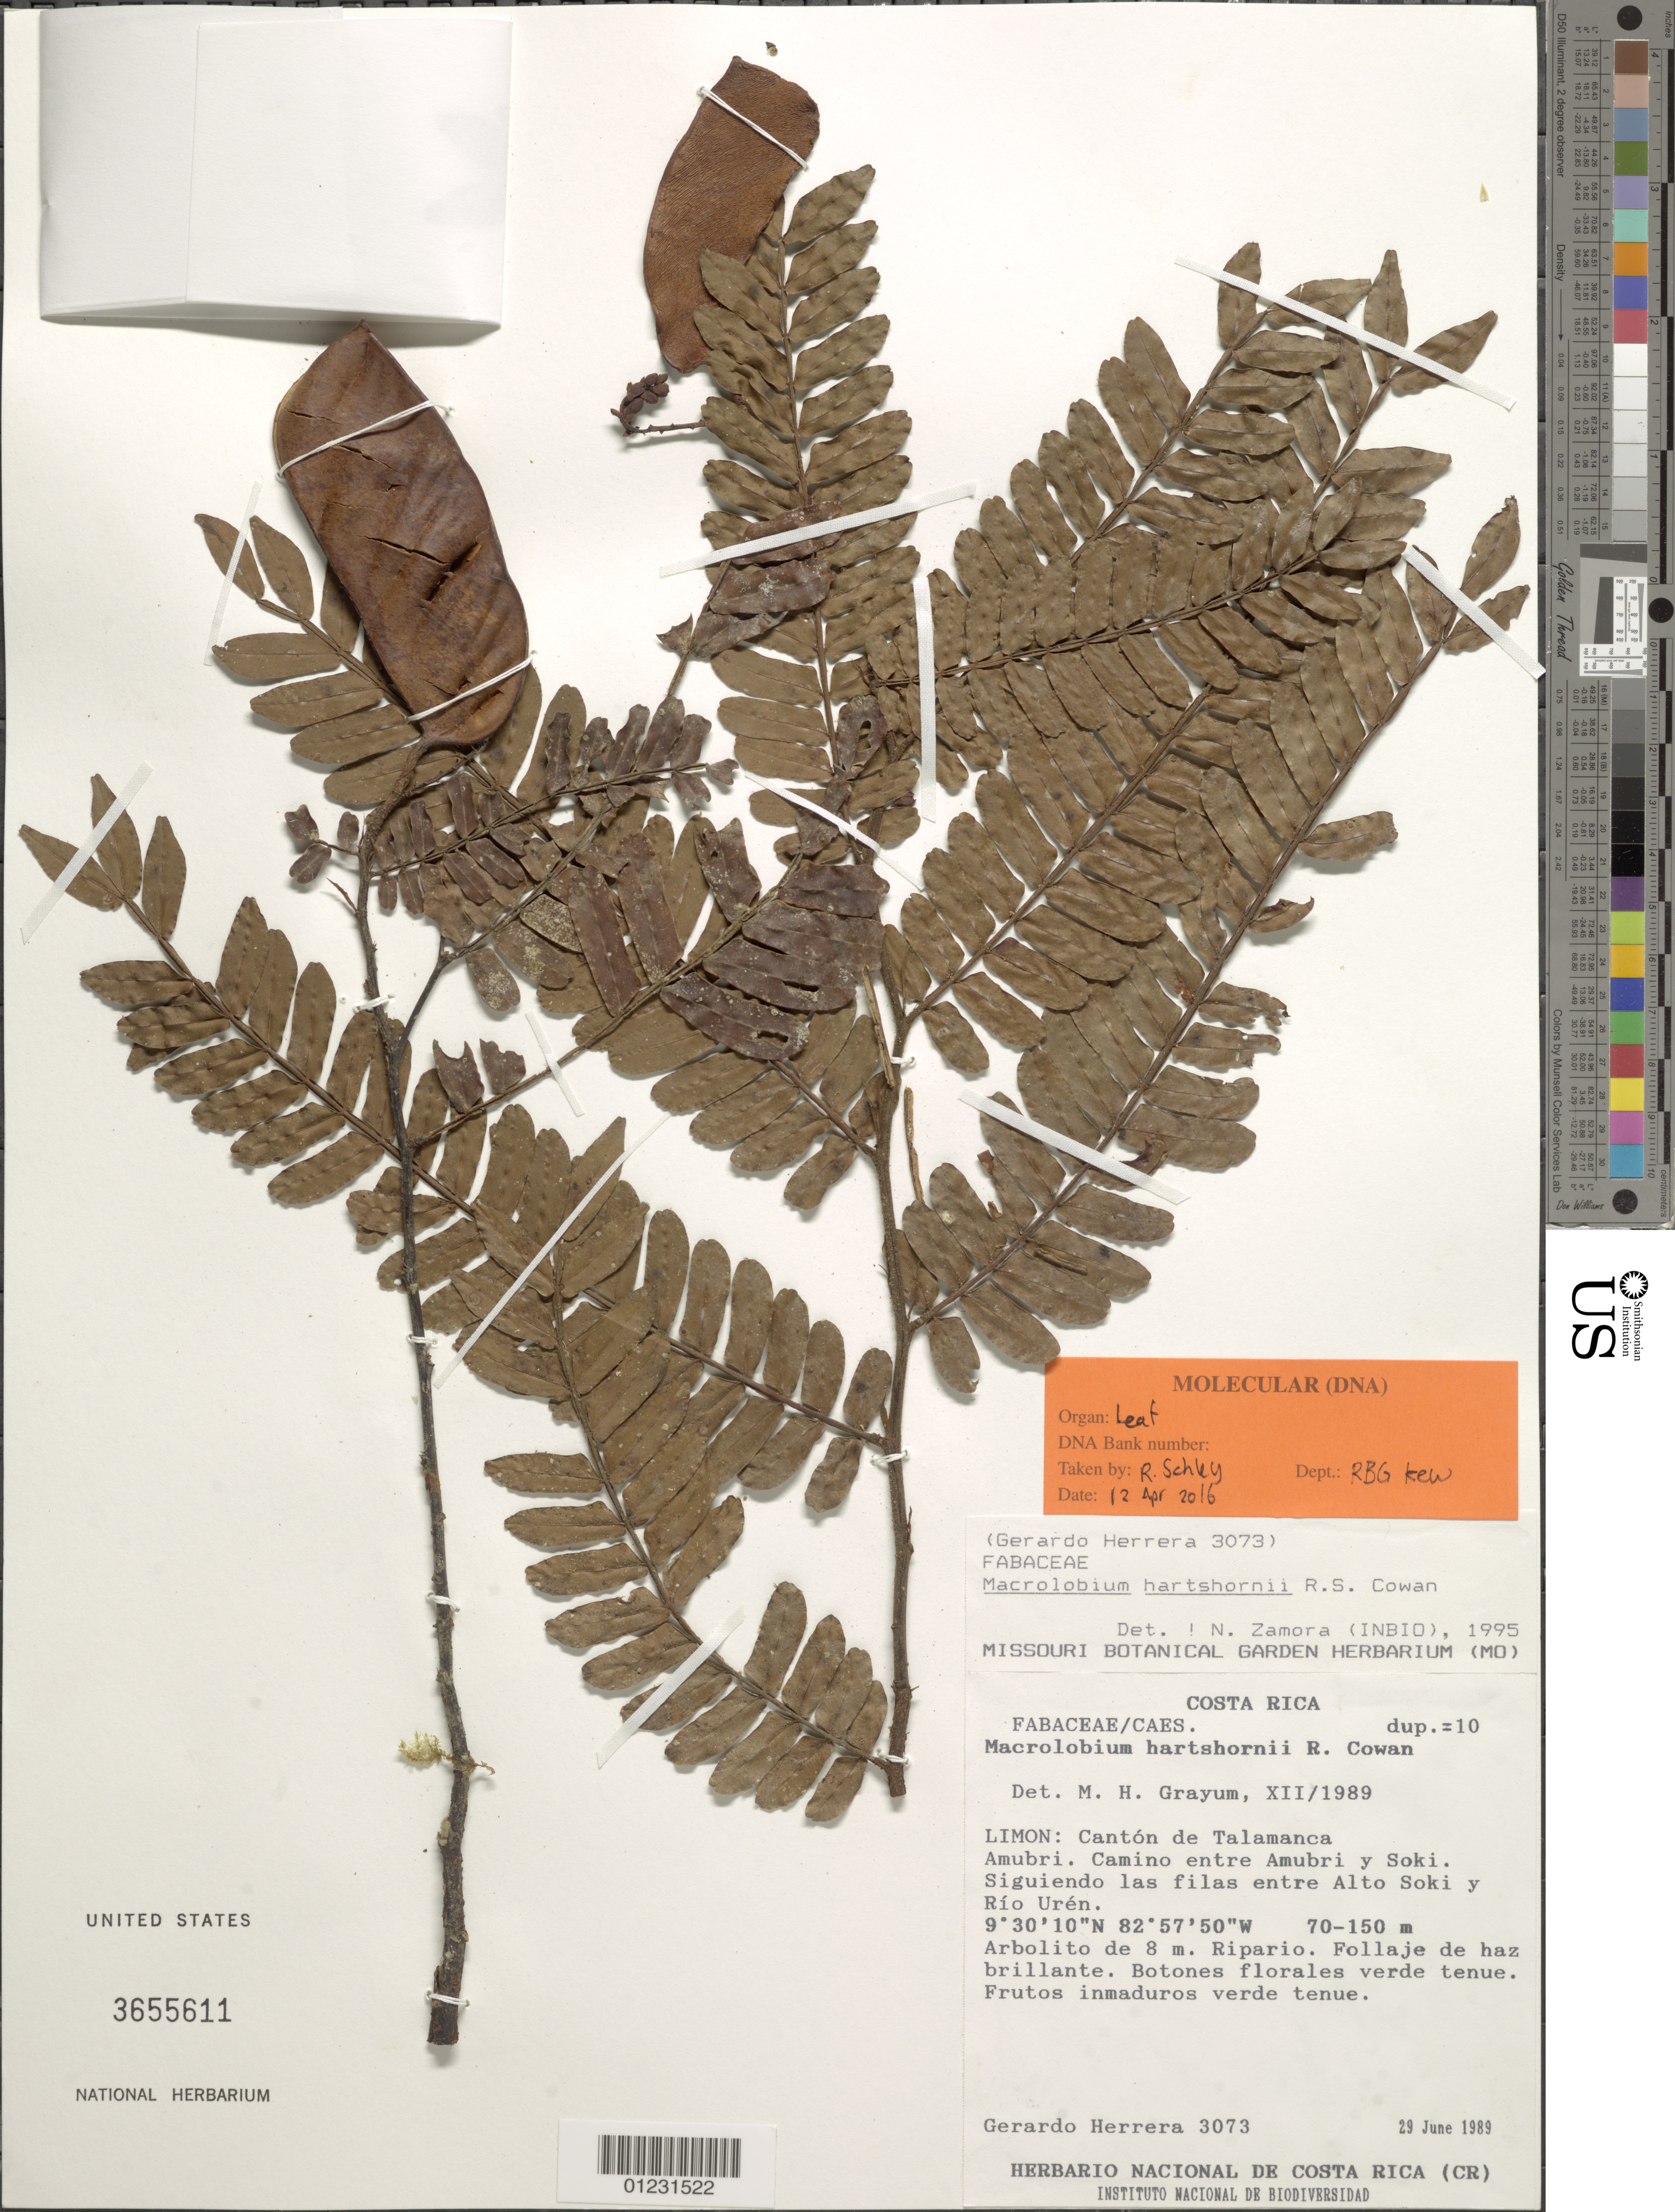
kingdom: Plantae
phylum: Tracheophyta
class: Magnoliopsida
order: Fabales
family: Fabaceae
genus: Macrolobium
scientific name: Macrolobium hartshornii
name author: R.S. Cowan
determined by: Zamora, N.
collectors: G. Herrera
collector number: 3073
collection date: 1989-06-29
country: Costa Rica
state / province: Limón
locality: Cantón de Talamanca, Amubri. Camino entre Amubri y Soki.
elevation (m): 70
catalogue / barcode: US 3655611